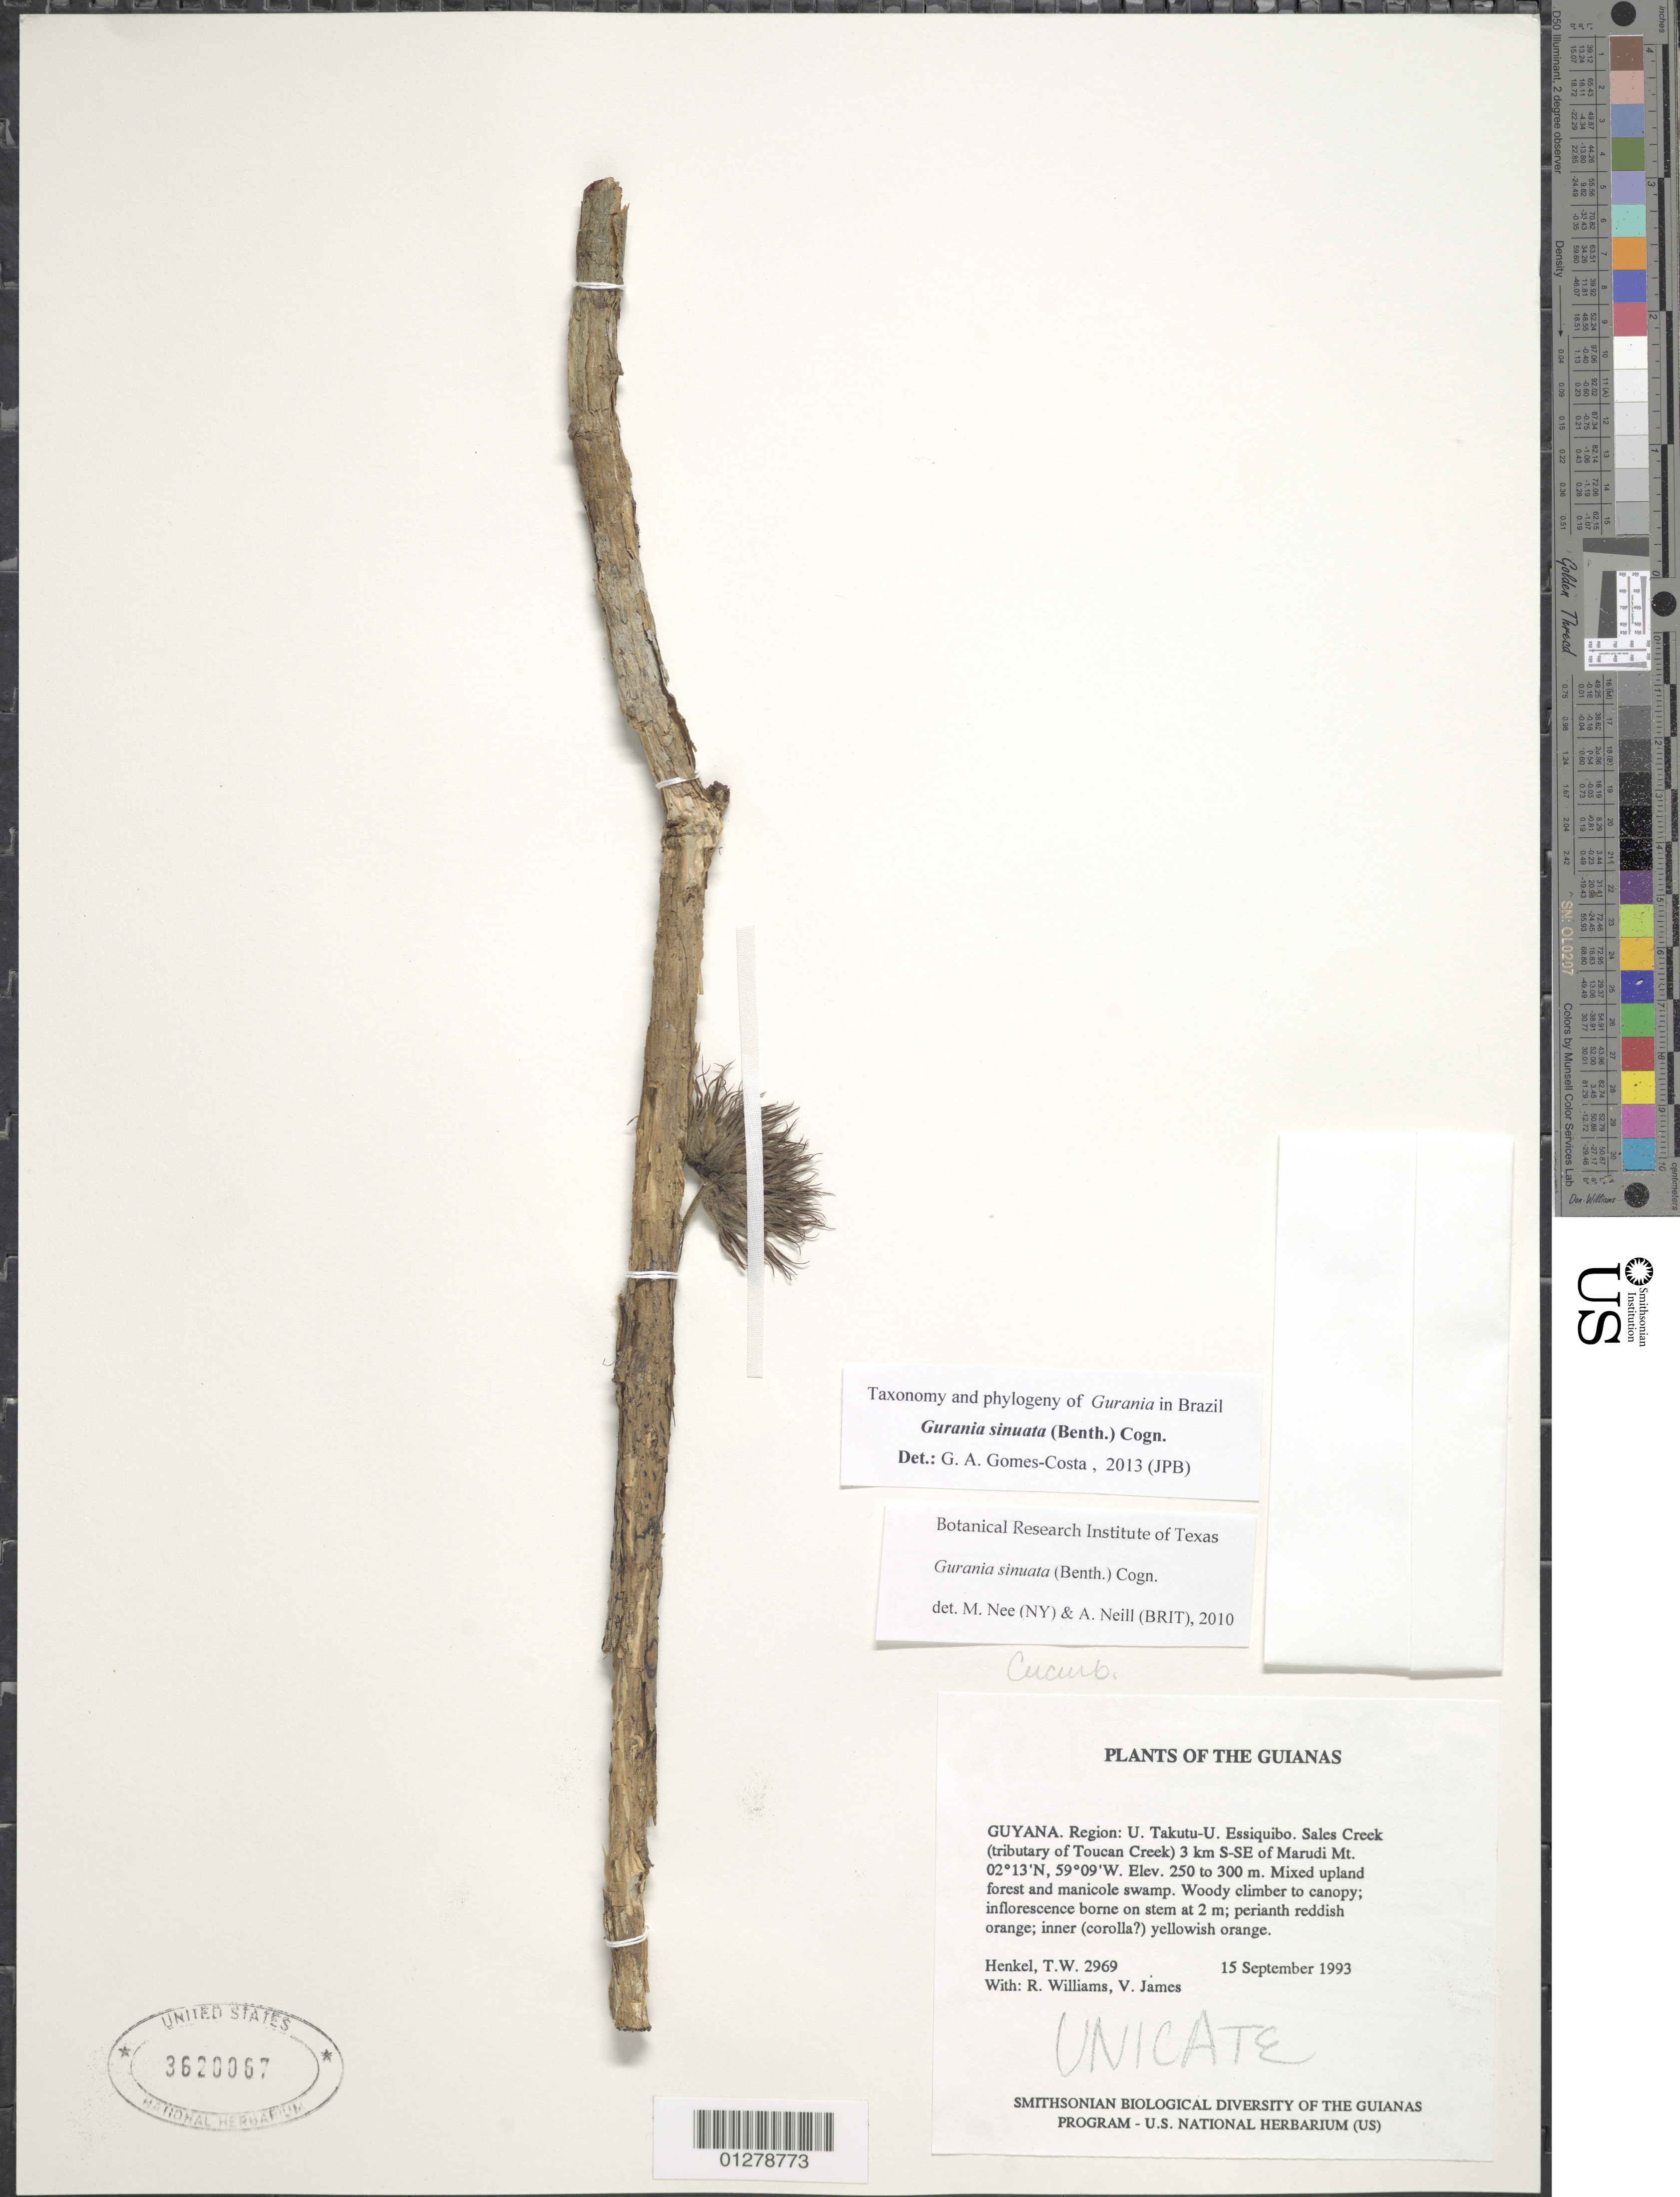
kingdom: Plantae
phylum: Tracheophyta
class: Magnoliopsida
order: Cucurbitales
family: Cucurbitaceae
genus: Gurania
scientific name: Gurania sinuata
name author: (Benth.) Cogn.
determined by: Nee, Michael H.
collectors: T. Henkel, R. Williams & V. James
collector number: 2969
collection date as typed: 15 September 1993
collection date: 1993-09-15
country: Guyana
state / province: U. Takutu-U. Essequibo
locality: Sales Creek (tributary of Toucan Creek) 3 km S-SE of Marudi Mt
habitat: Mixed upland forest and manicole swamp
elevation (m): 250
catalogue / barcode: US 3620067